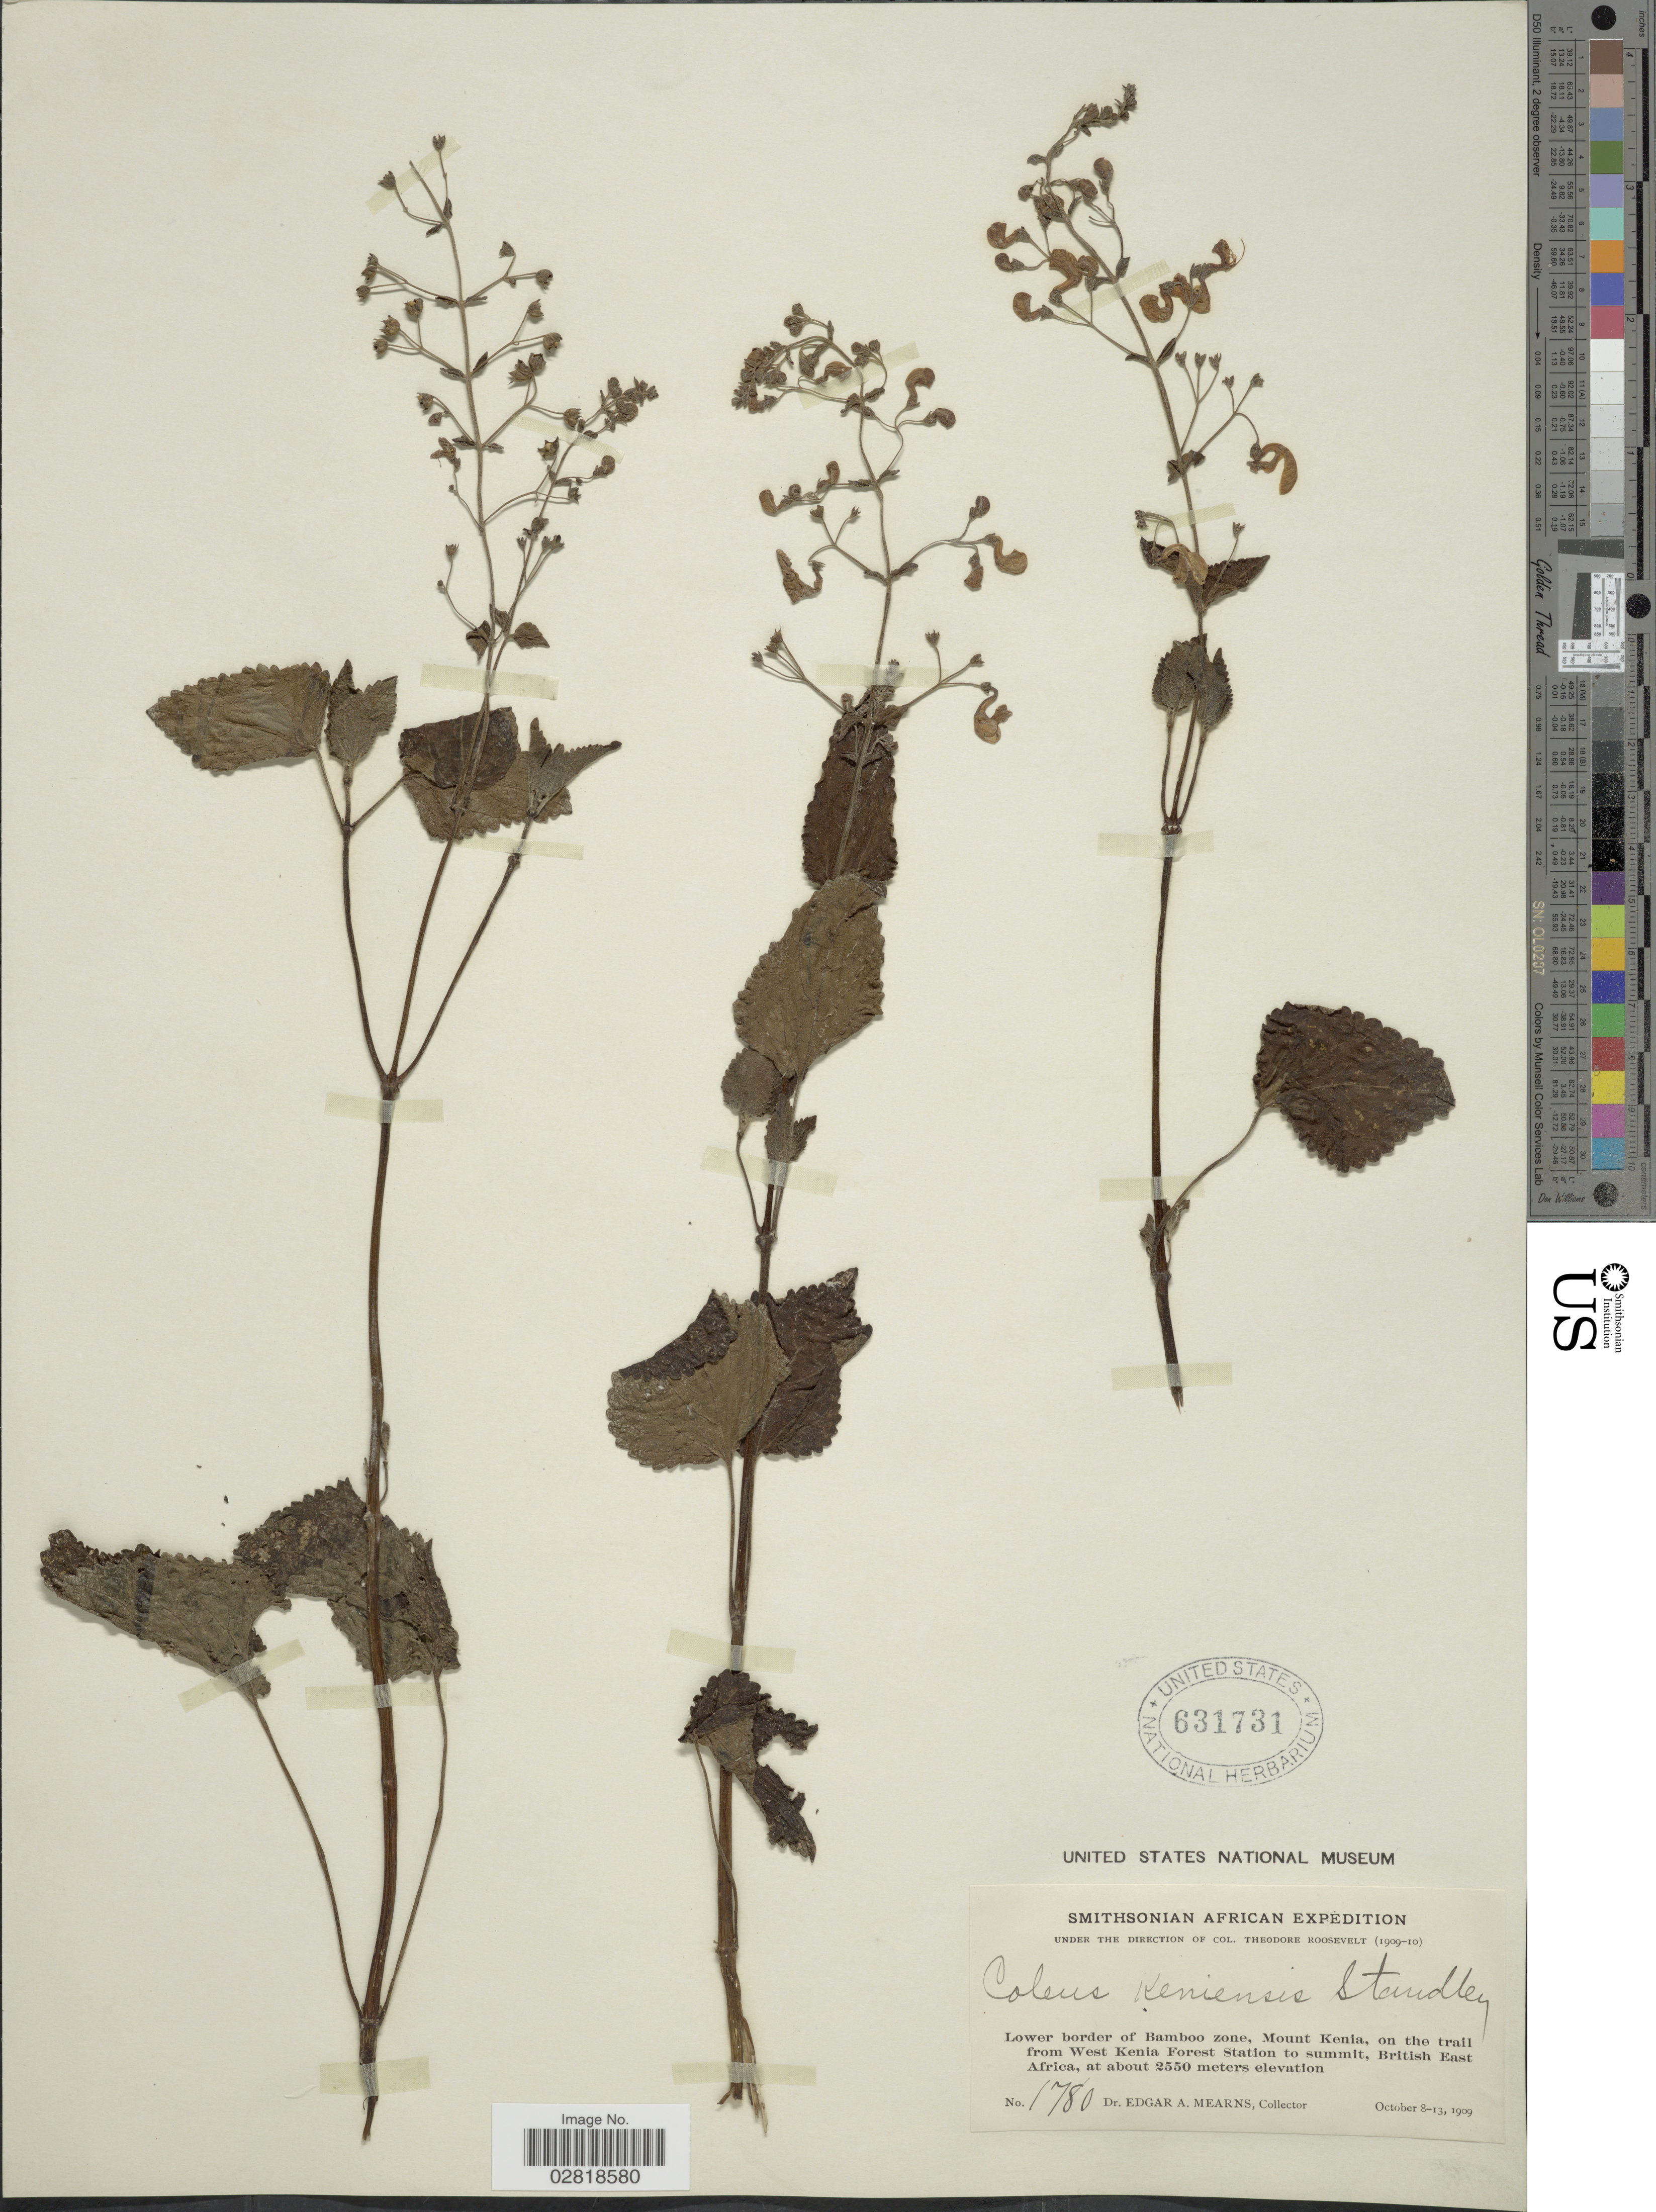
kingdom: Plantae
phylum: Tracheophyta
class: Magnoliopsida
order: Lamiales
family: Lamiaceae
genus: Plectranthus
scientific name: Plectranthus keniensis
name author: S. Moore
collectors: E. A. Mearns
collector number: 1780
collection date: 1909-10-08/1909-10-13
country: Kenya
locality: Lower border of Bamboo zone, Mount Kenia, on the trail from West Kenia Forest Station to summit, British East Africa.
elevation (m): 2550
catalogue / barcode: US 631731